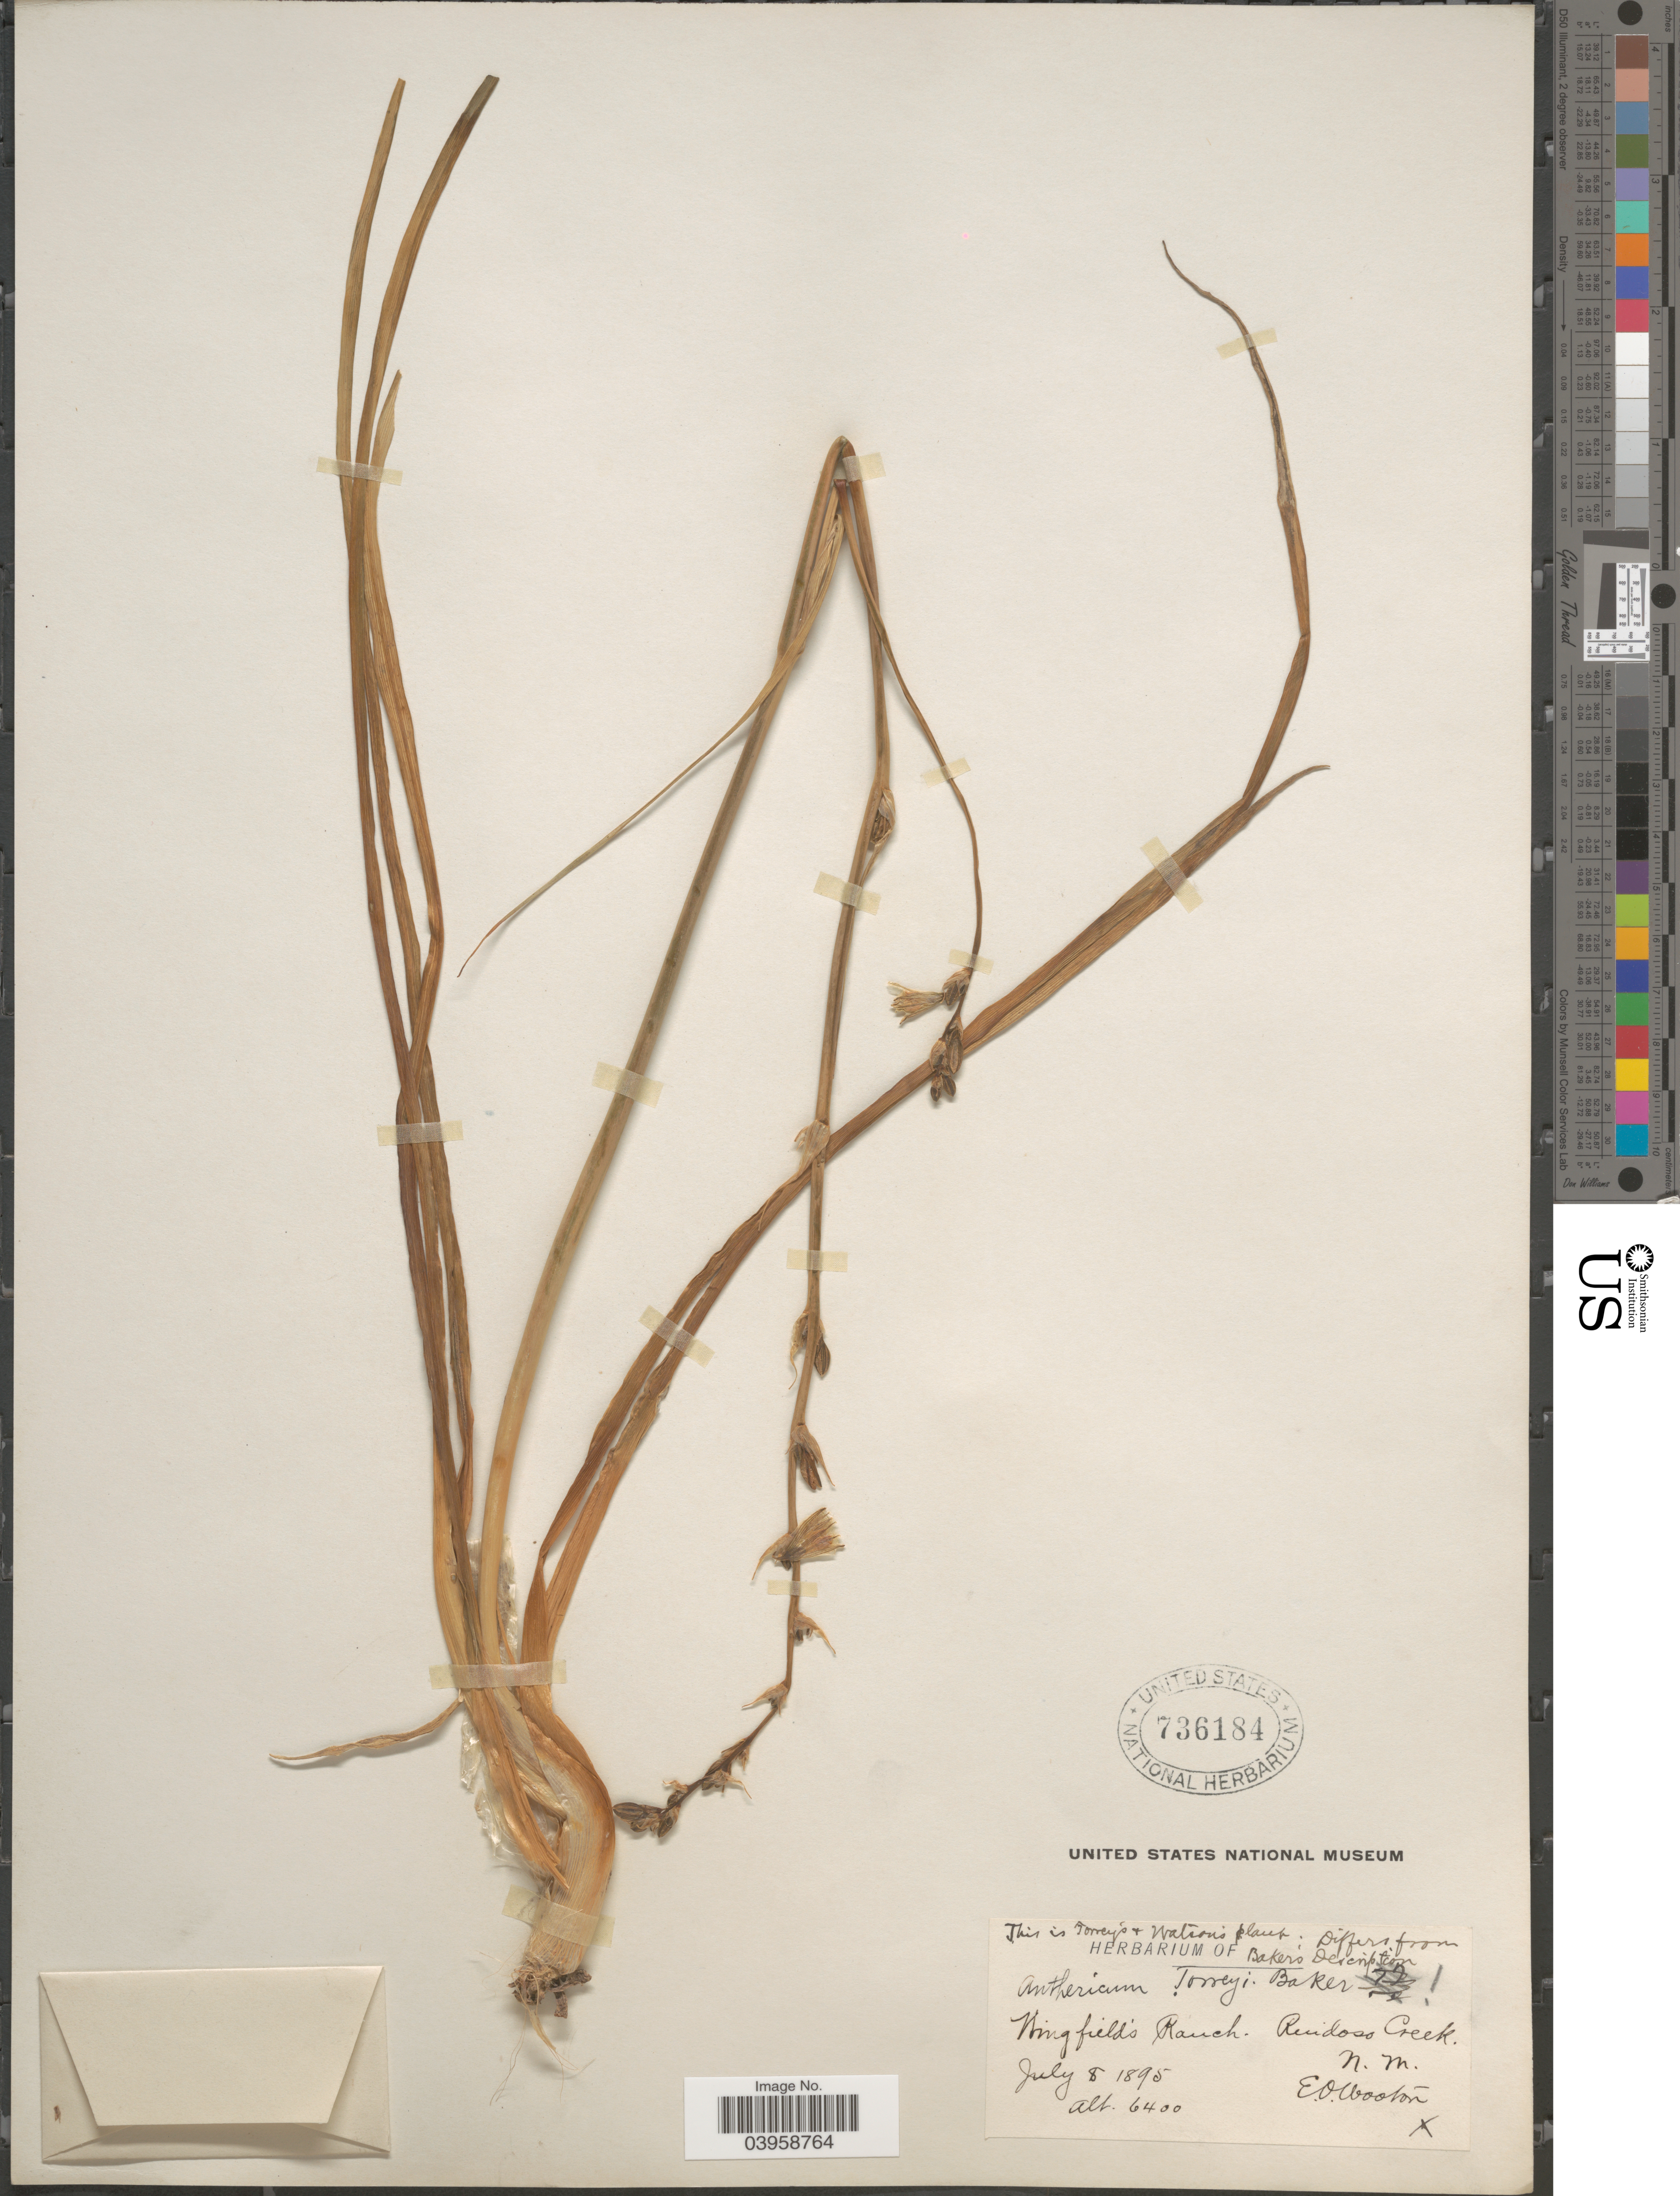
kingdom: Plantae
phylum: Tracheophyta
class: Liliopsida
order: Asparagales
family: Asparagaceae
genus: Anthericum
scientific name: Anthericum torreyi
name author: Baker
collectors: E. O. Wooton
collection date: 1895-07-08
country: United States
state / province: New Mexico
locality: Wingfield's Ranch. Ruidoso Creek.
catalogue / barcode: US 736184